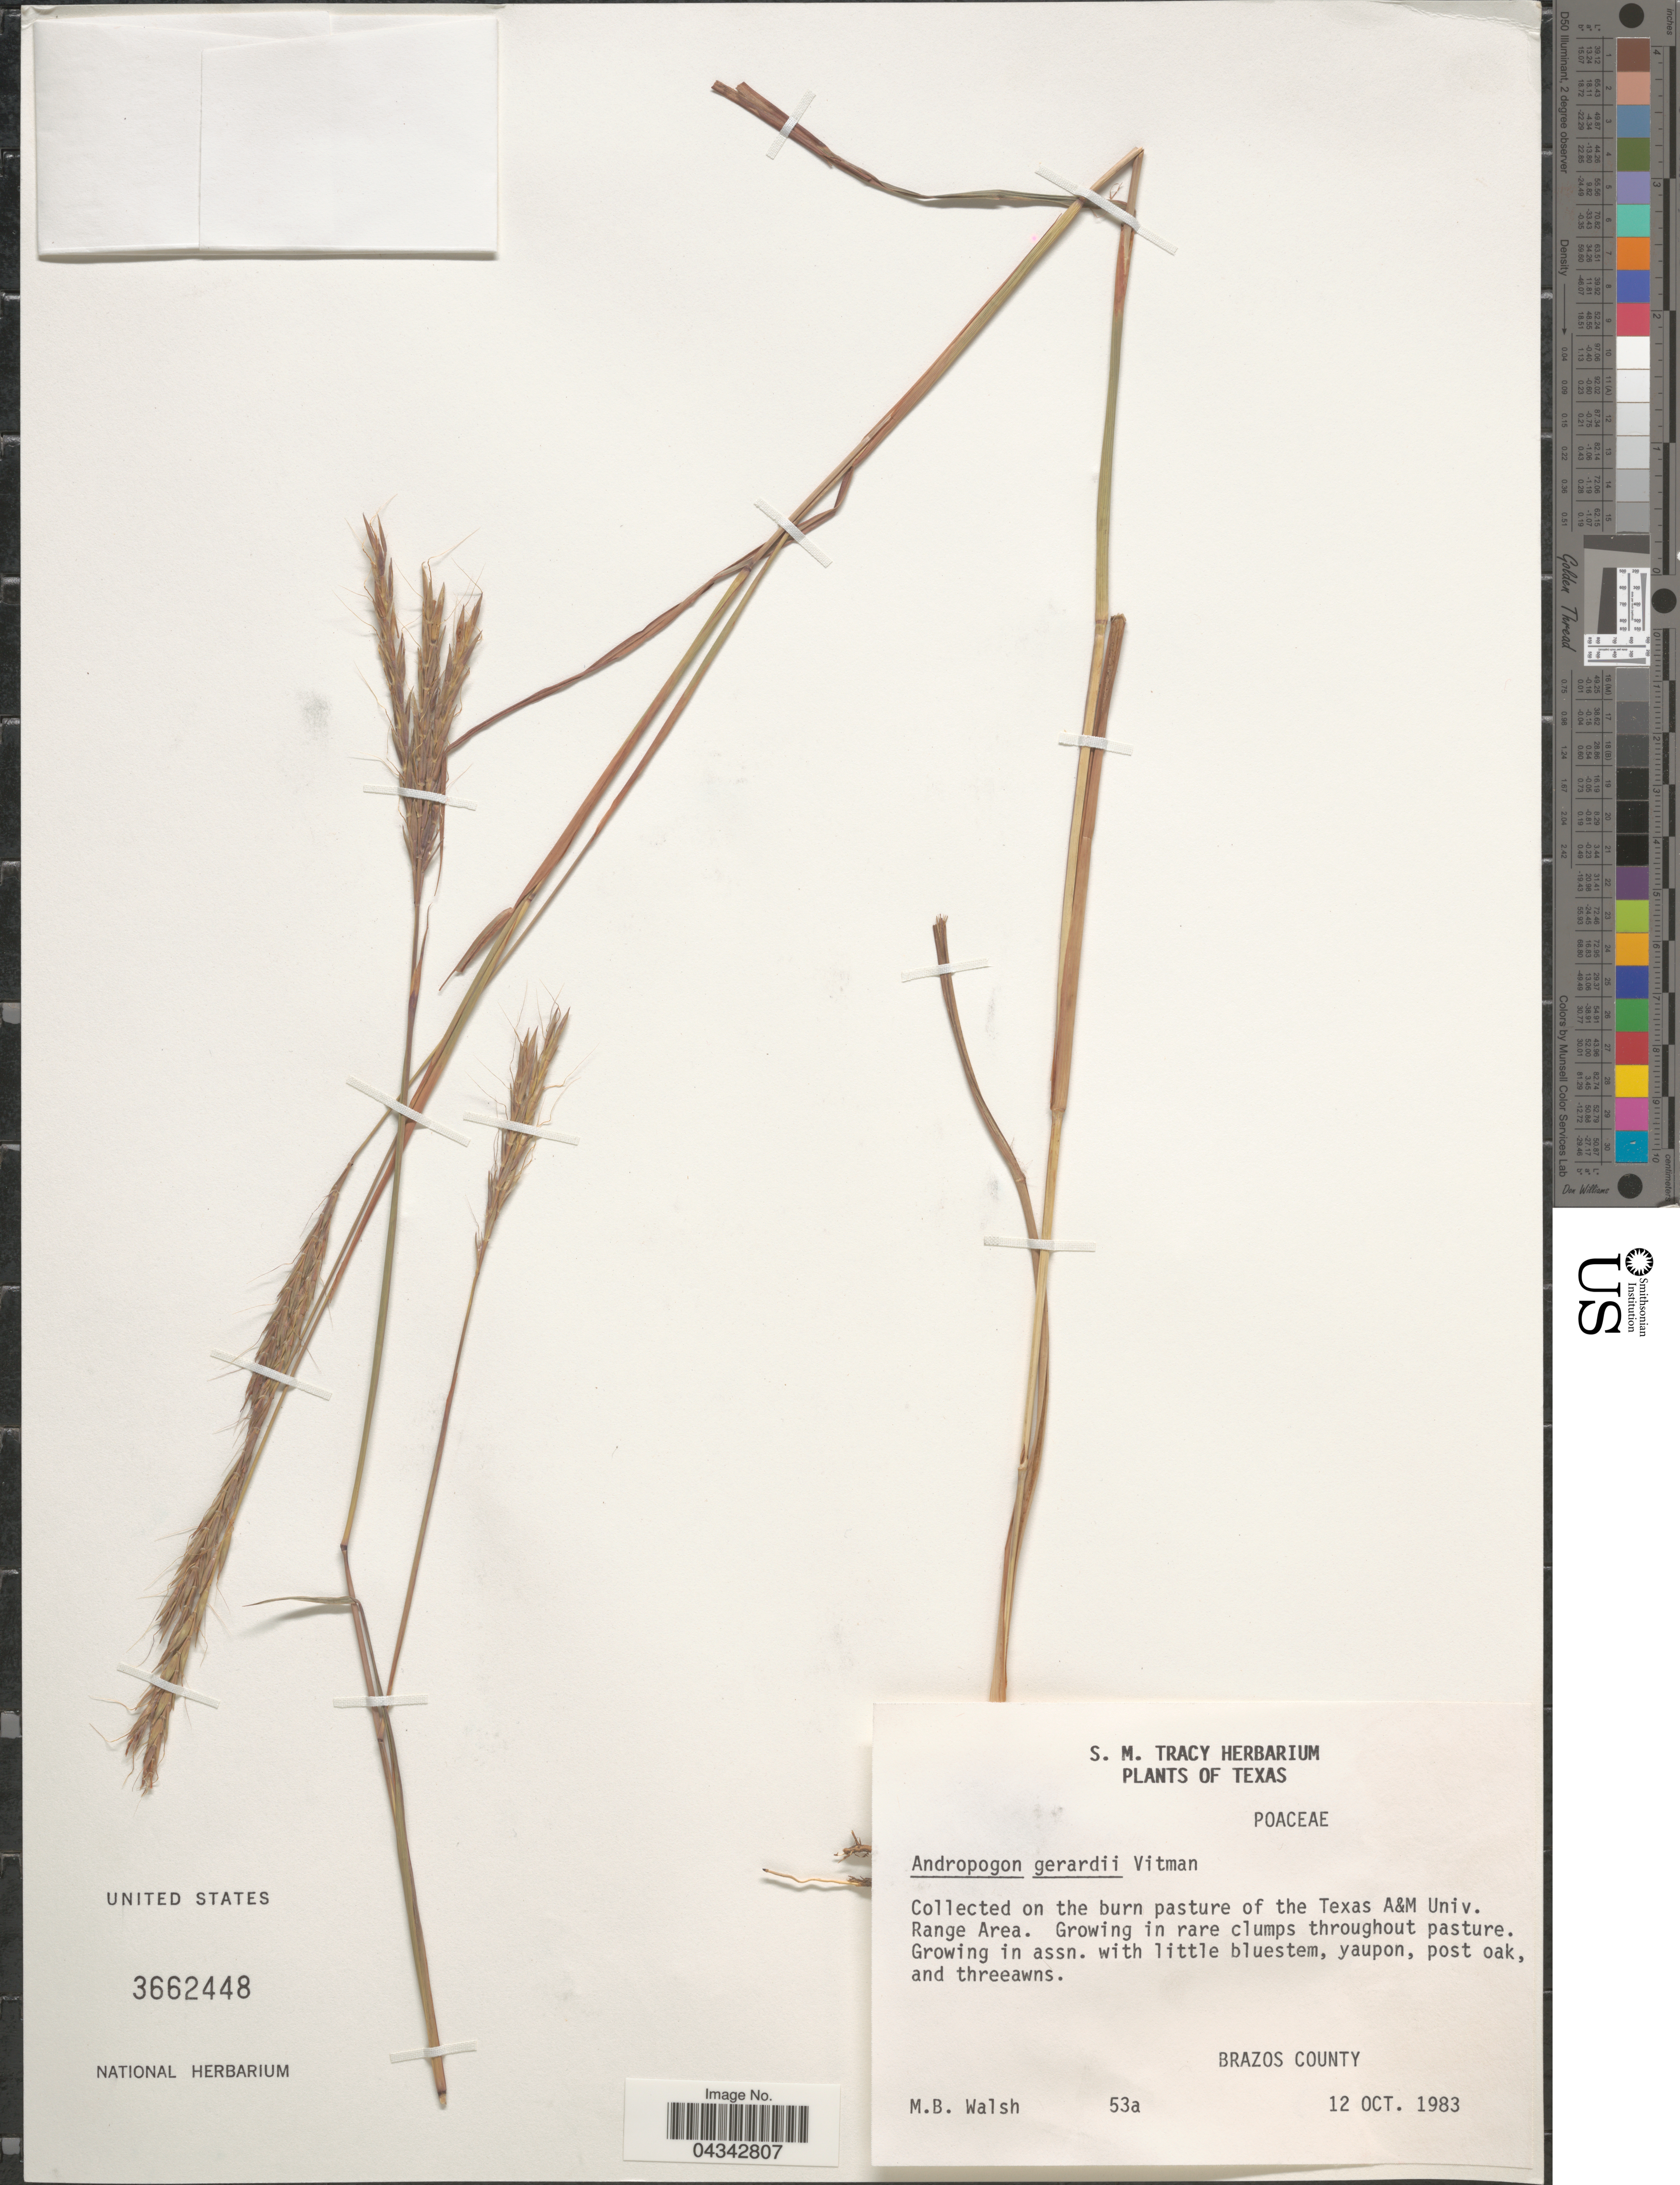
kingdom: Plantae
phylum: Tracheophyta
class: Liliopsida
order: Poales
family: Poaceae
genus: Andropogon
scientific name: Andropogon gerardii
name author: Vitman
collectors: M. Walsh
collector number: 53a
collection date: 1983-10-12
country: United States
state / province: Texas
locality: On the burn pasture of the Texas A&M Univ. Range Area. Brazos County.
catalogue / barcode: US 3662448